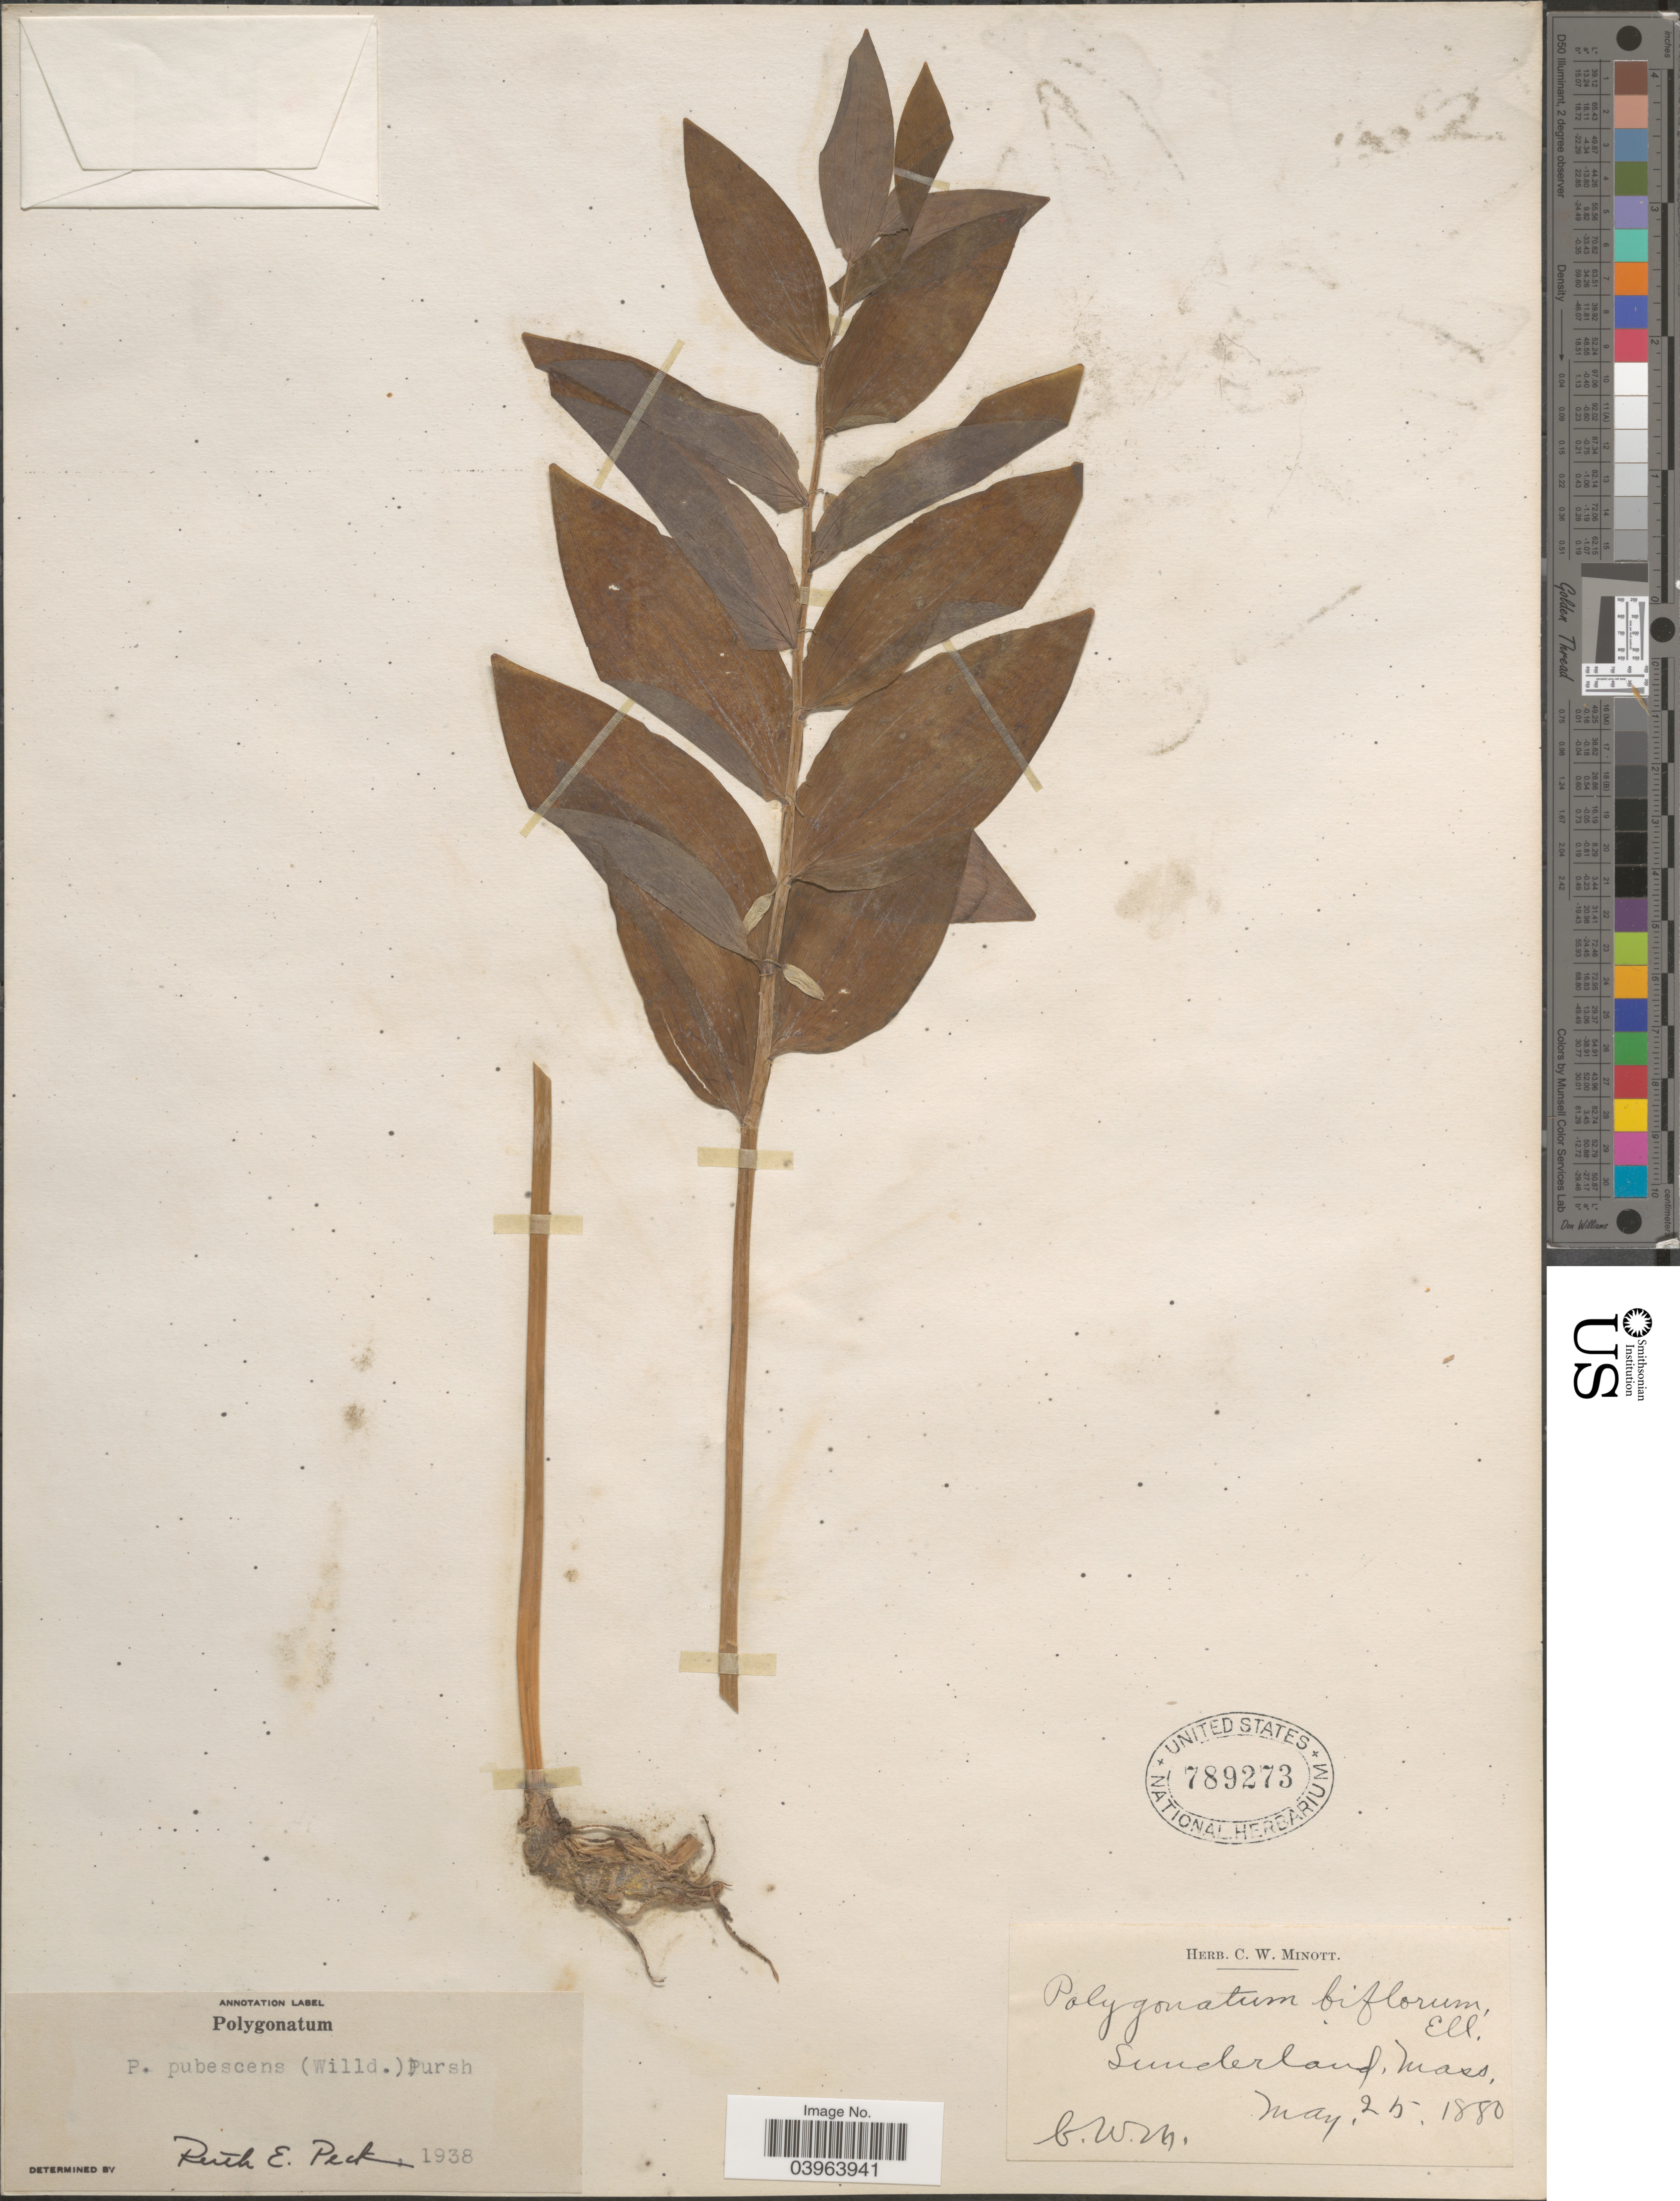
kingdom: Plantae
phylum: Tracheophyta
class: Liliopsida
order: Asparagales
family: Asparagaceae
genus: Polygonatum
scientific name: Polygonatum pubescens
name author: (Willd.) Pursh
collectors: C. Minott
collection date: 1880-05-25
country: United States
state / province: Massachusetts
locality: Sunderland.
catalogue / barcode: US 789273